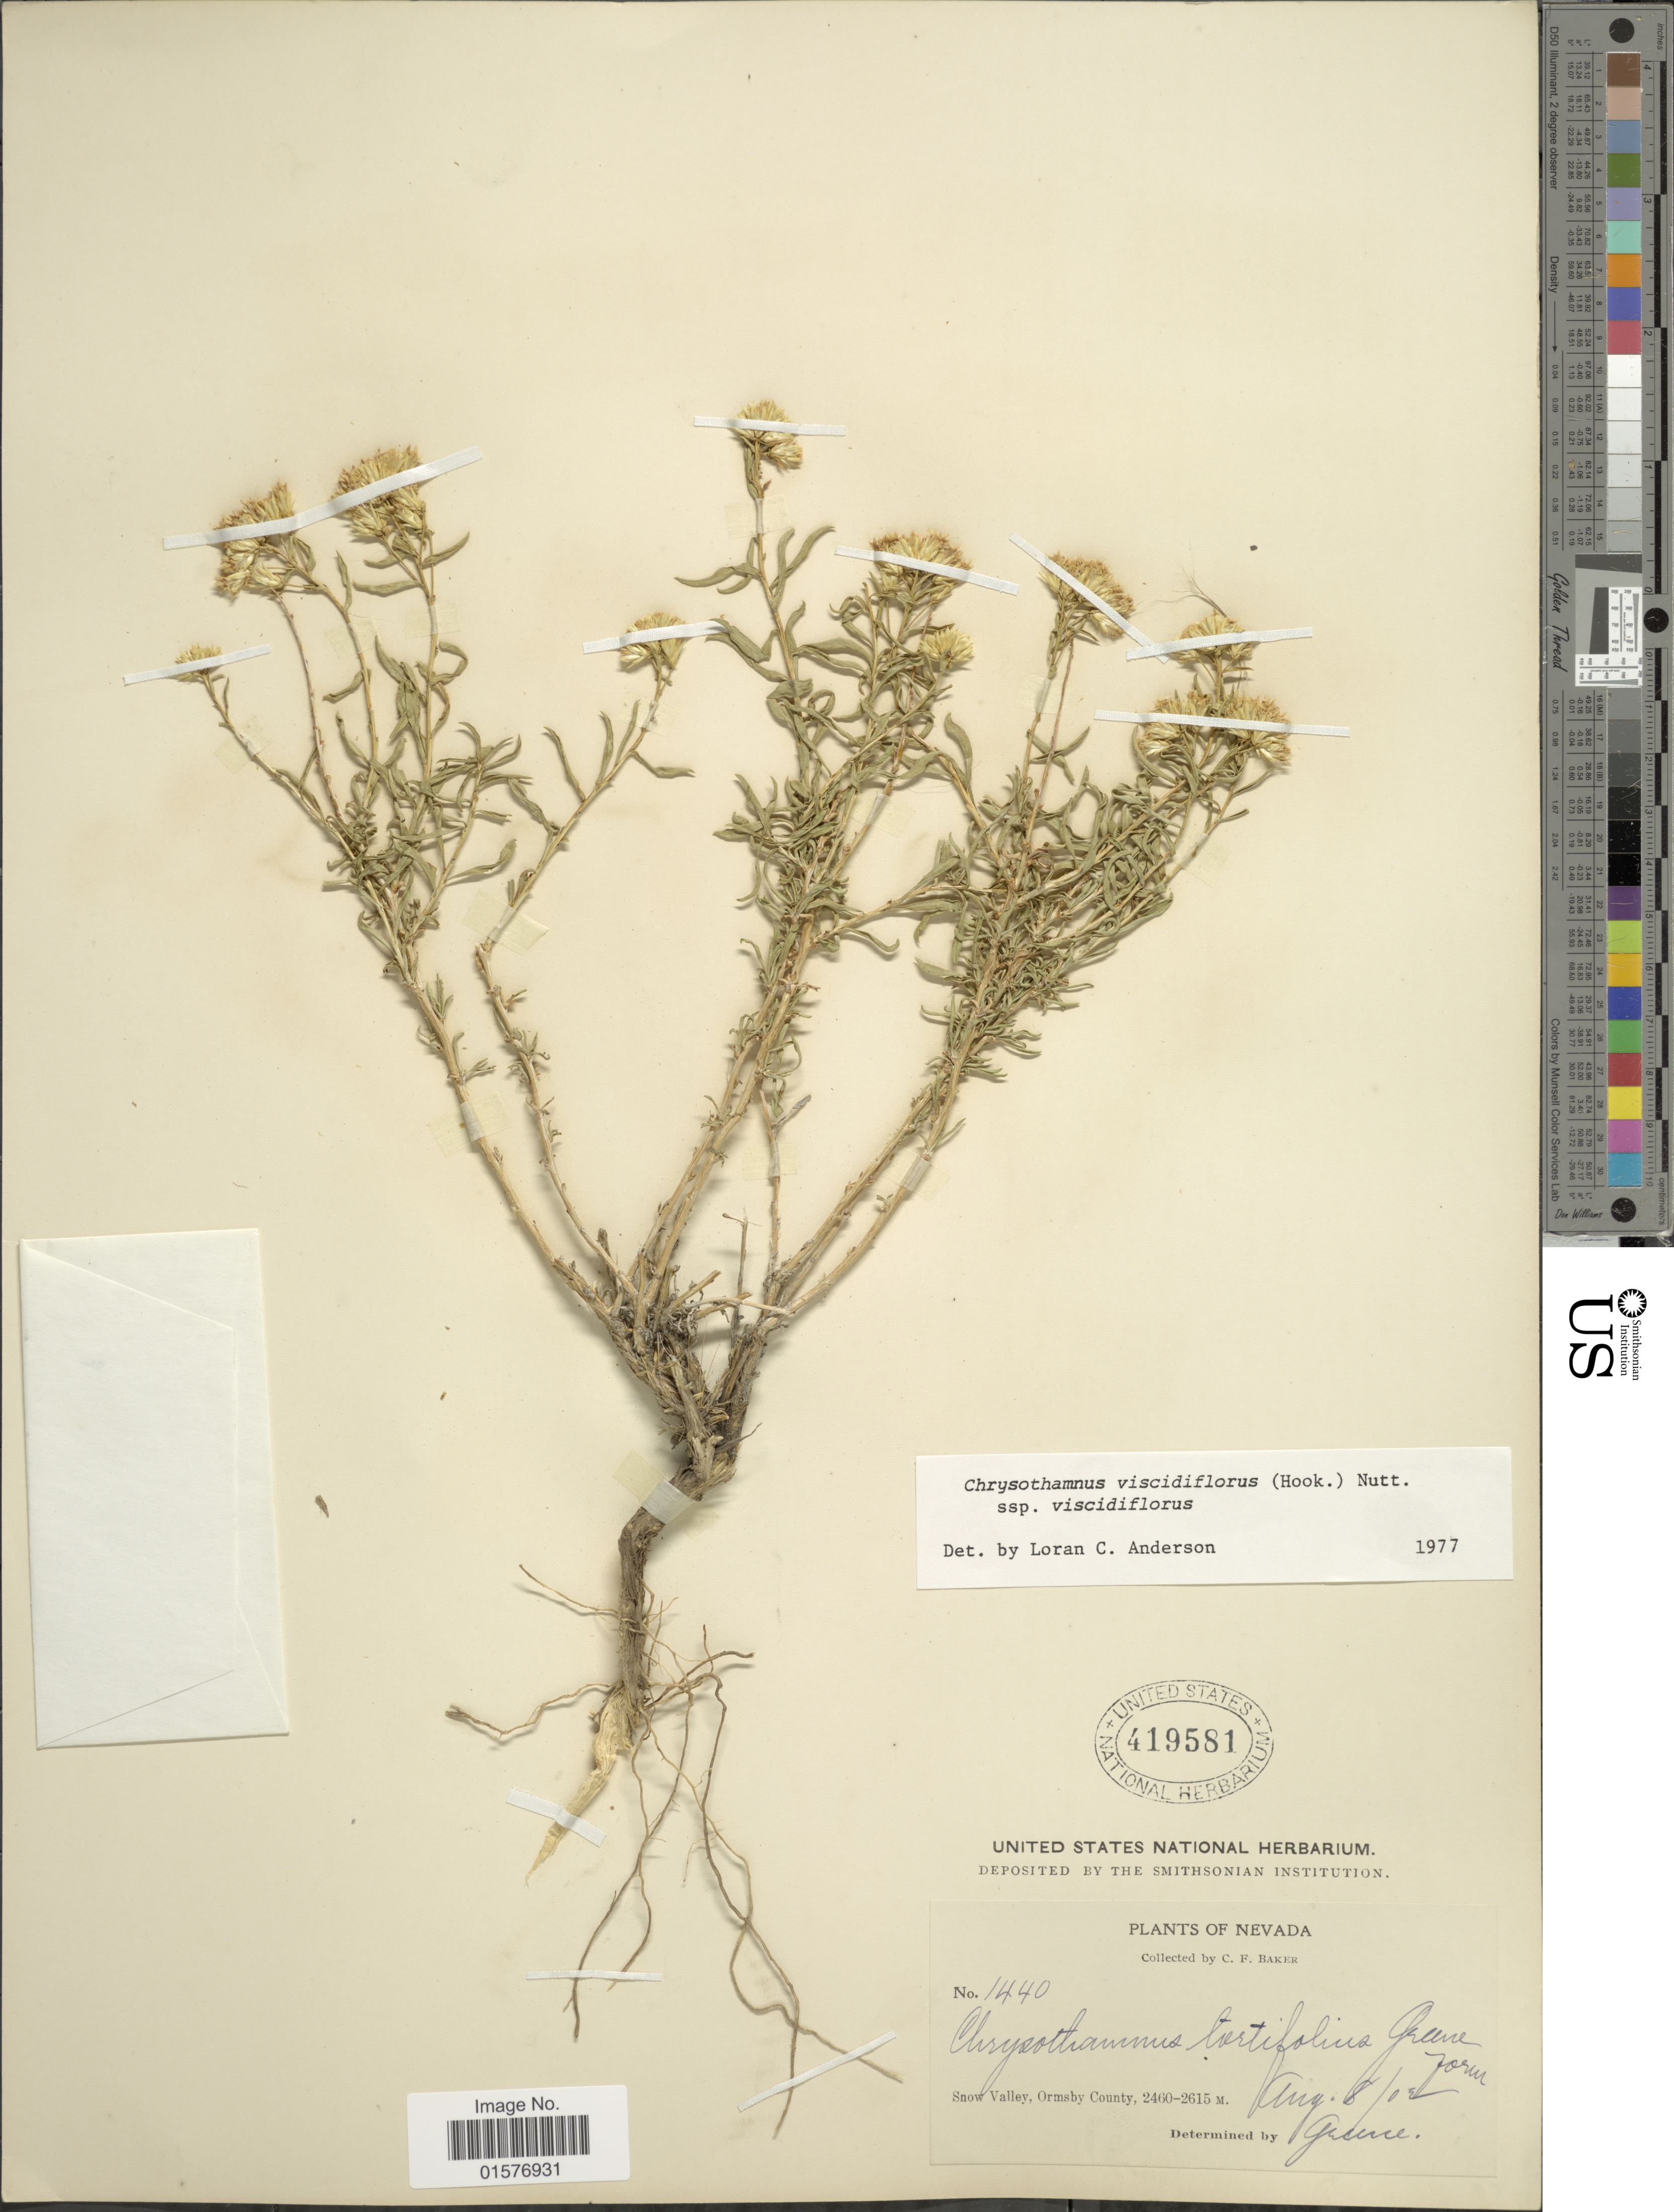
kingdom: Plantae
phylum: Tracheophyta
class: Magnoliopsida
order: Asterales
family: Asteraceae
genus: Chrysothamnus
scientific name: Chrysothamnus viscidiflorus subsp. viscidiflorus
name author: (Hook.) Nutt.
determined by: Urbatsch, Lowell E., Curator (LSU), Louisiana State University (UNITED STATES)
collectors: C. F. Baker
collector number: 1440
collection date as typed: Transcribed d/m/y: 8/8/2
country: United States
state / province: Nevada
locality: Snow Valley, Ormsby County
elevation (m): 2460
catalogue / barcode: US 419581